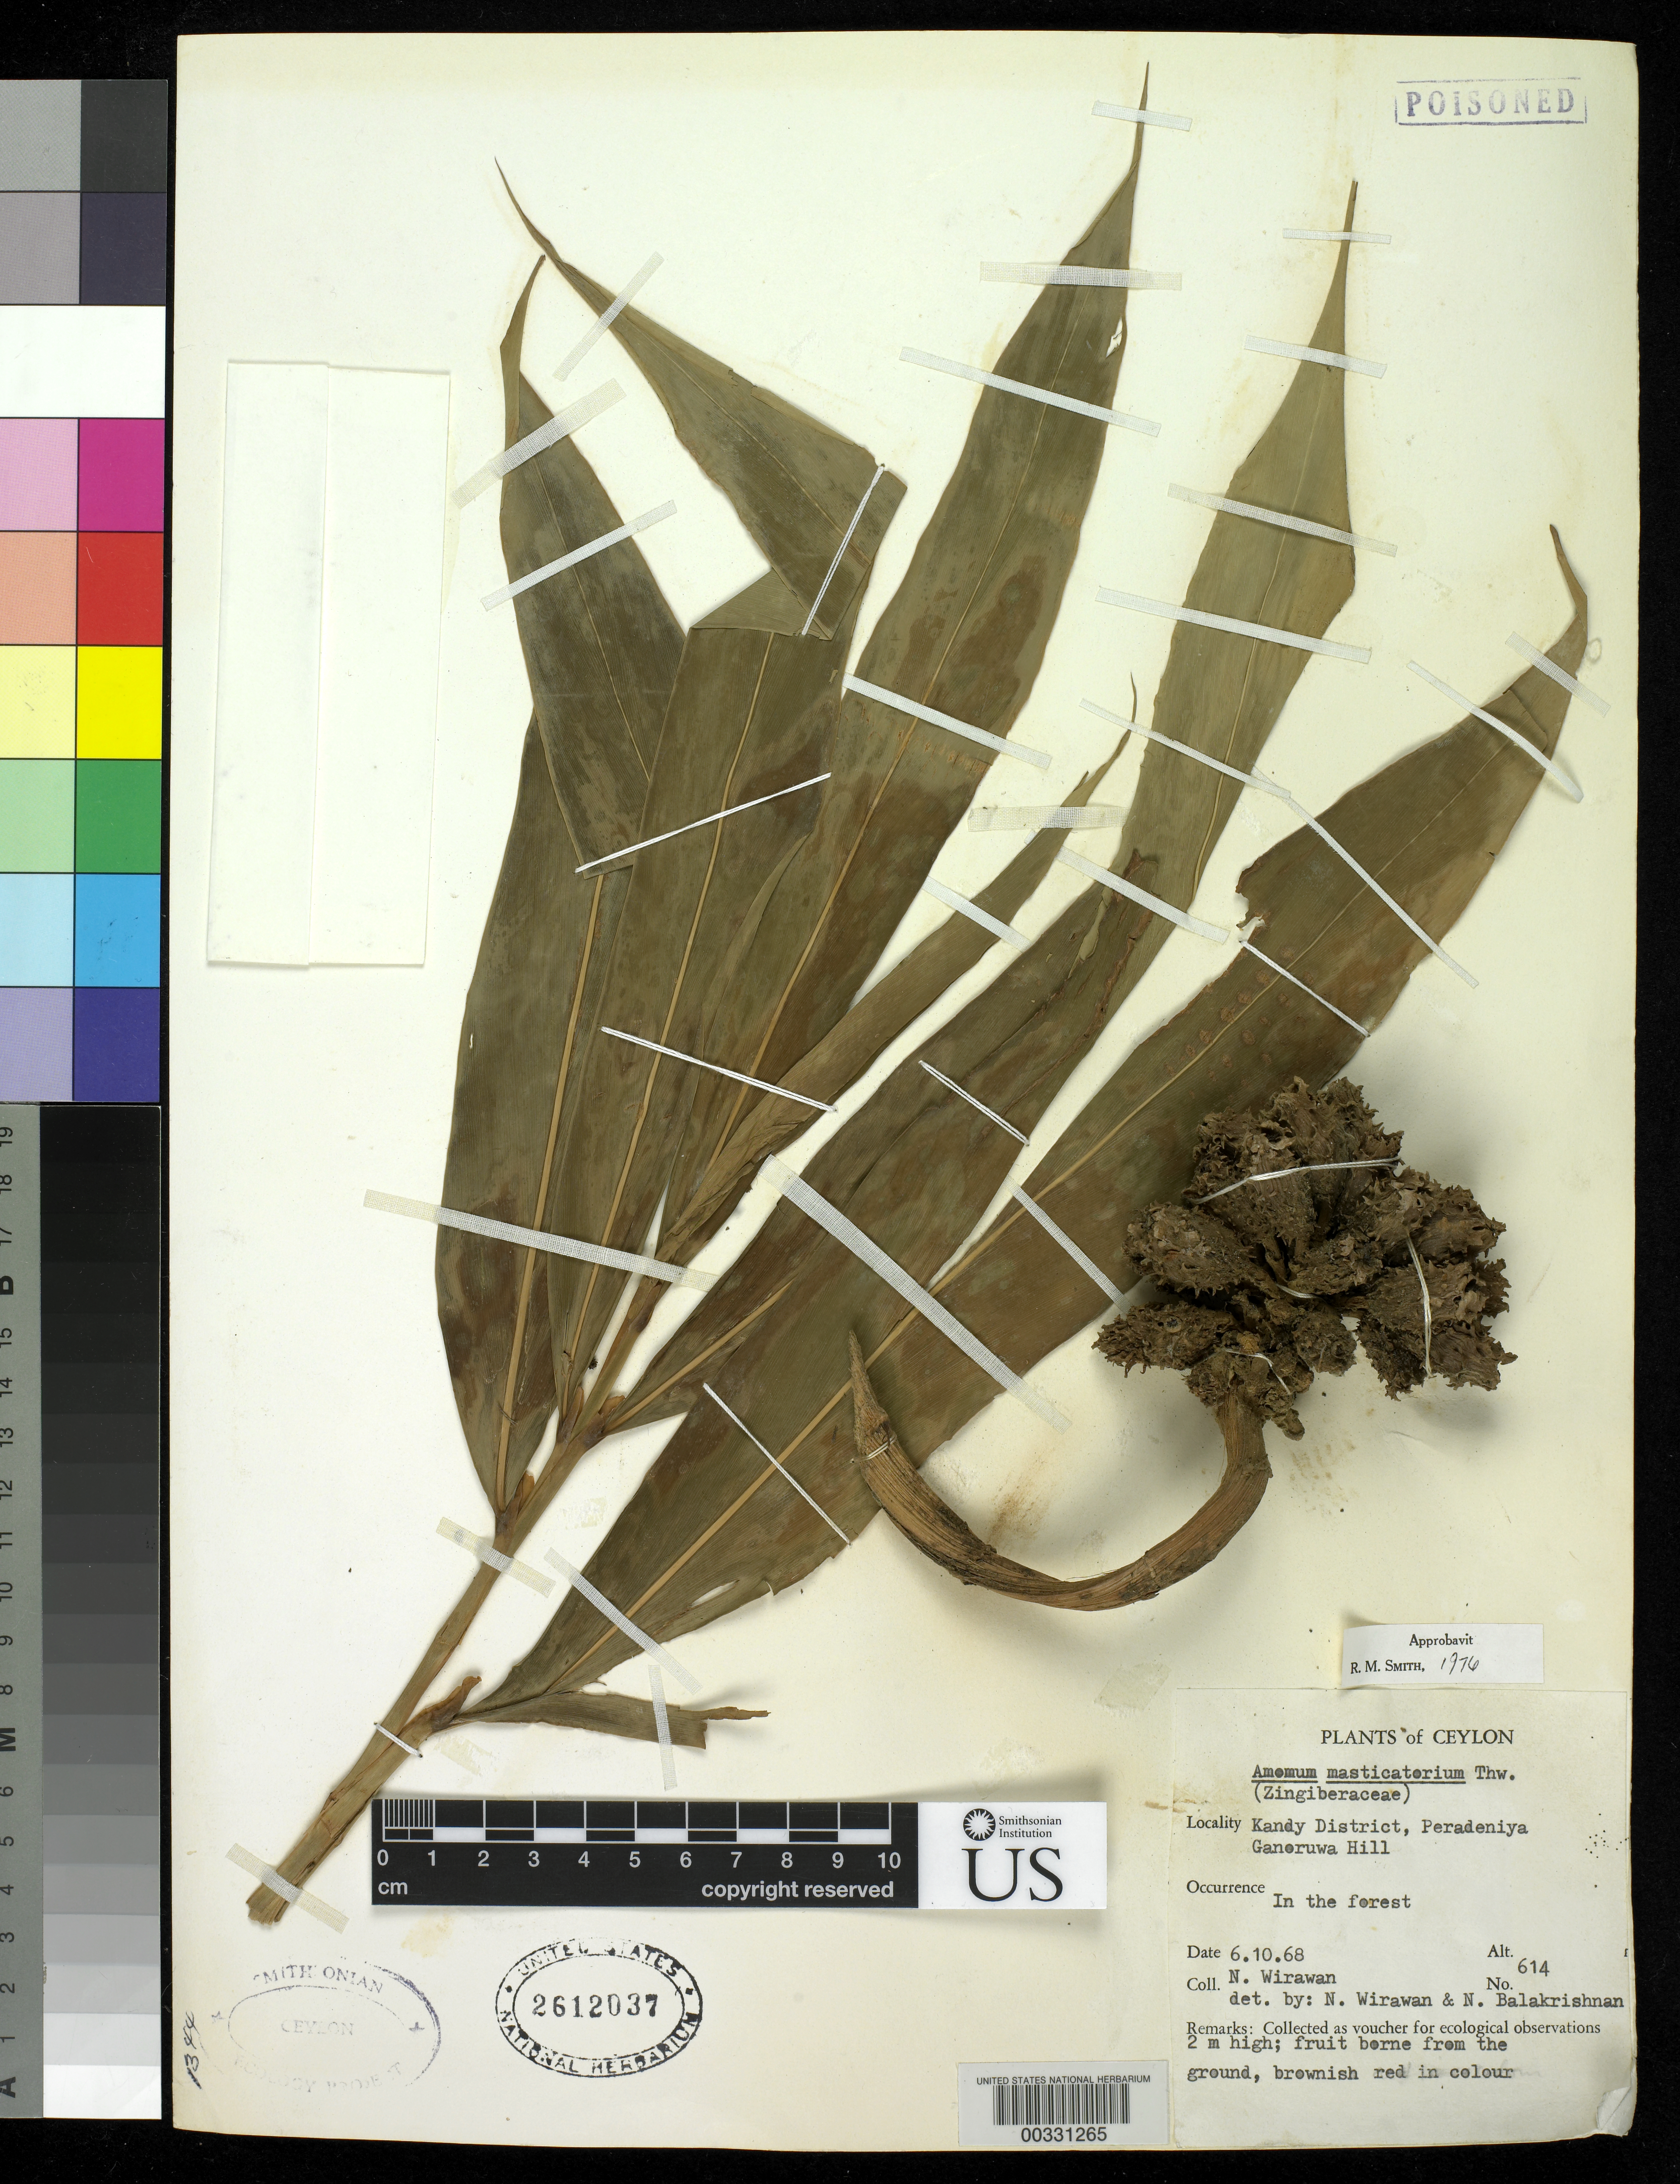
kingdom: Plantae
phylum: Tracheophyta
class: Liliopsida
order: Zingiberales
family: Zingiberaceae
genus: Amomum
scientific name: Amomum masticatorium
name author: Thwaites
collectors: N. Wirawan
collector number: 614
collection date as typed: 06 Oct 1968 or 10 Jun 1968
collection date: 1968-06-10 or 1968-10-06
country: Sri Lanka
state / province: Central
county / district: Kandy Dist.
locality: Peradeniya ganoruwa hill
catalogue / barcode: US 2612037